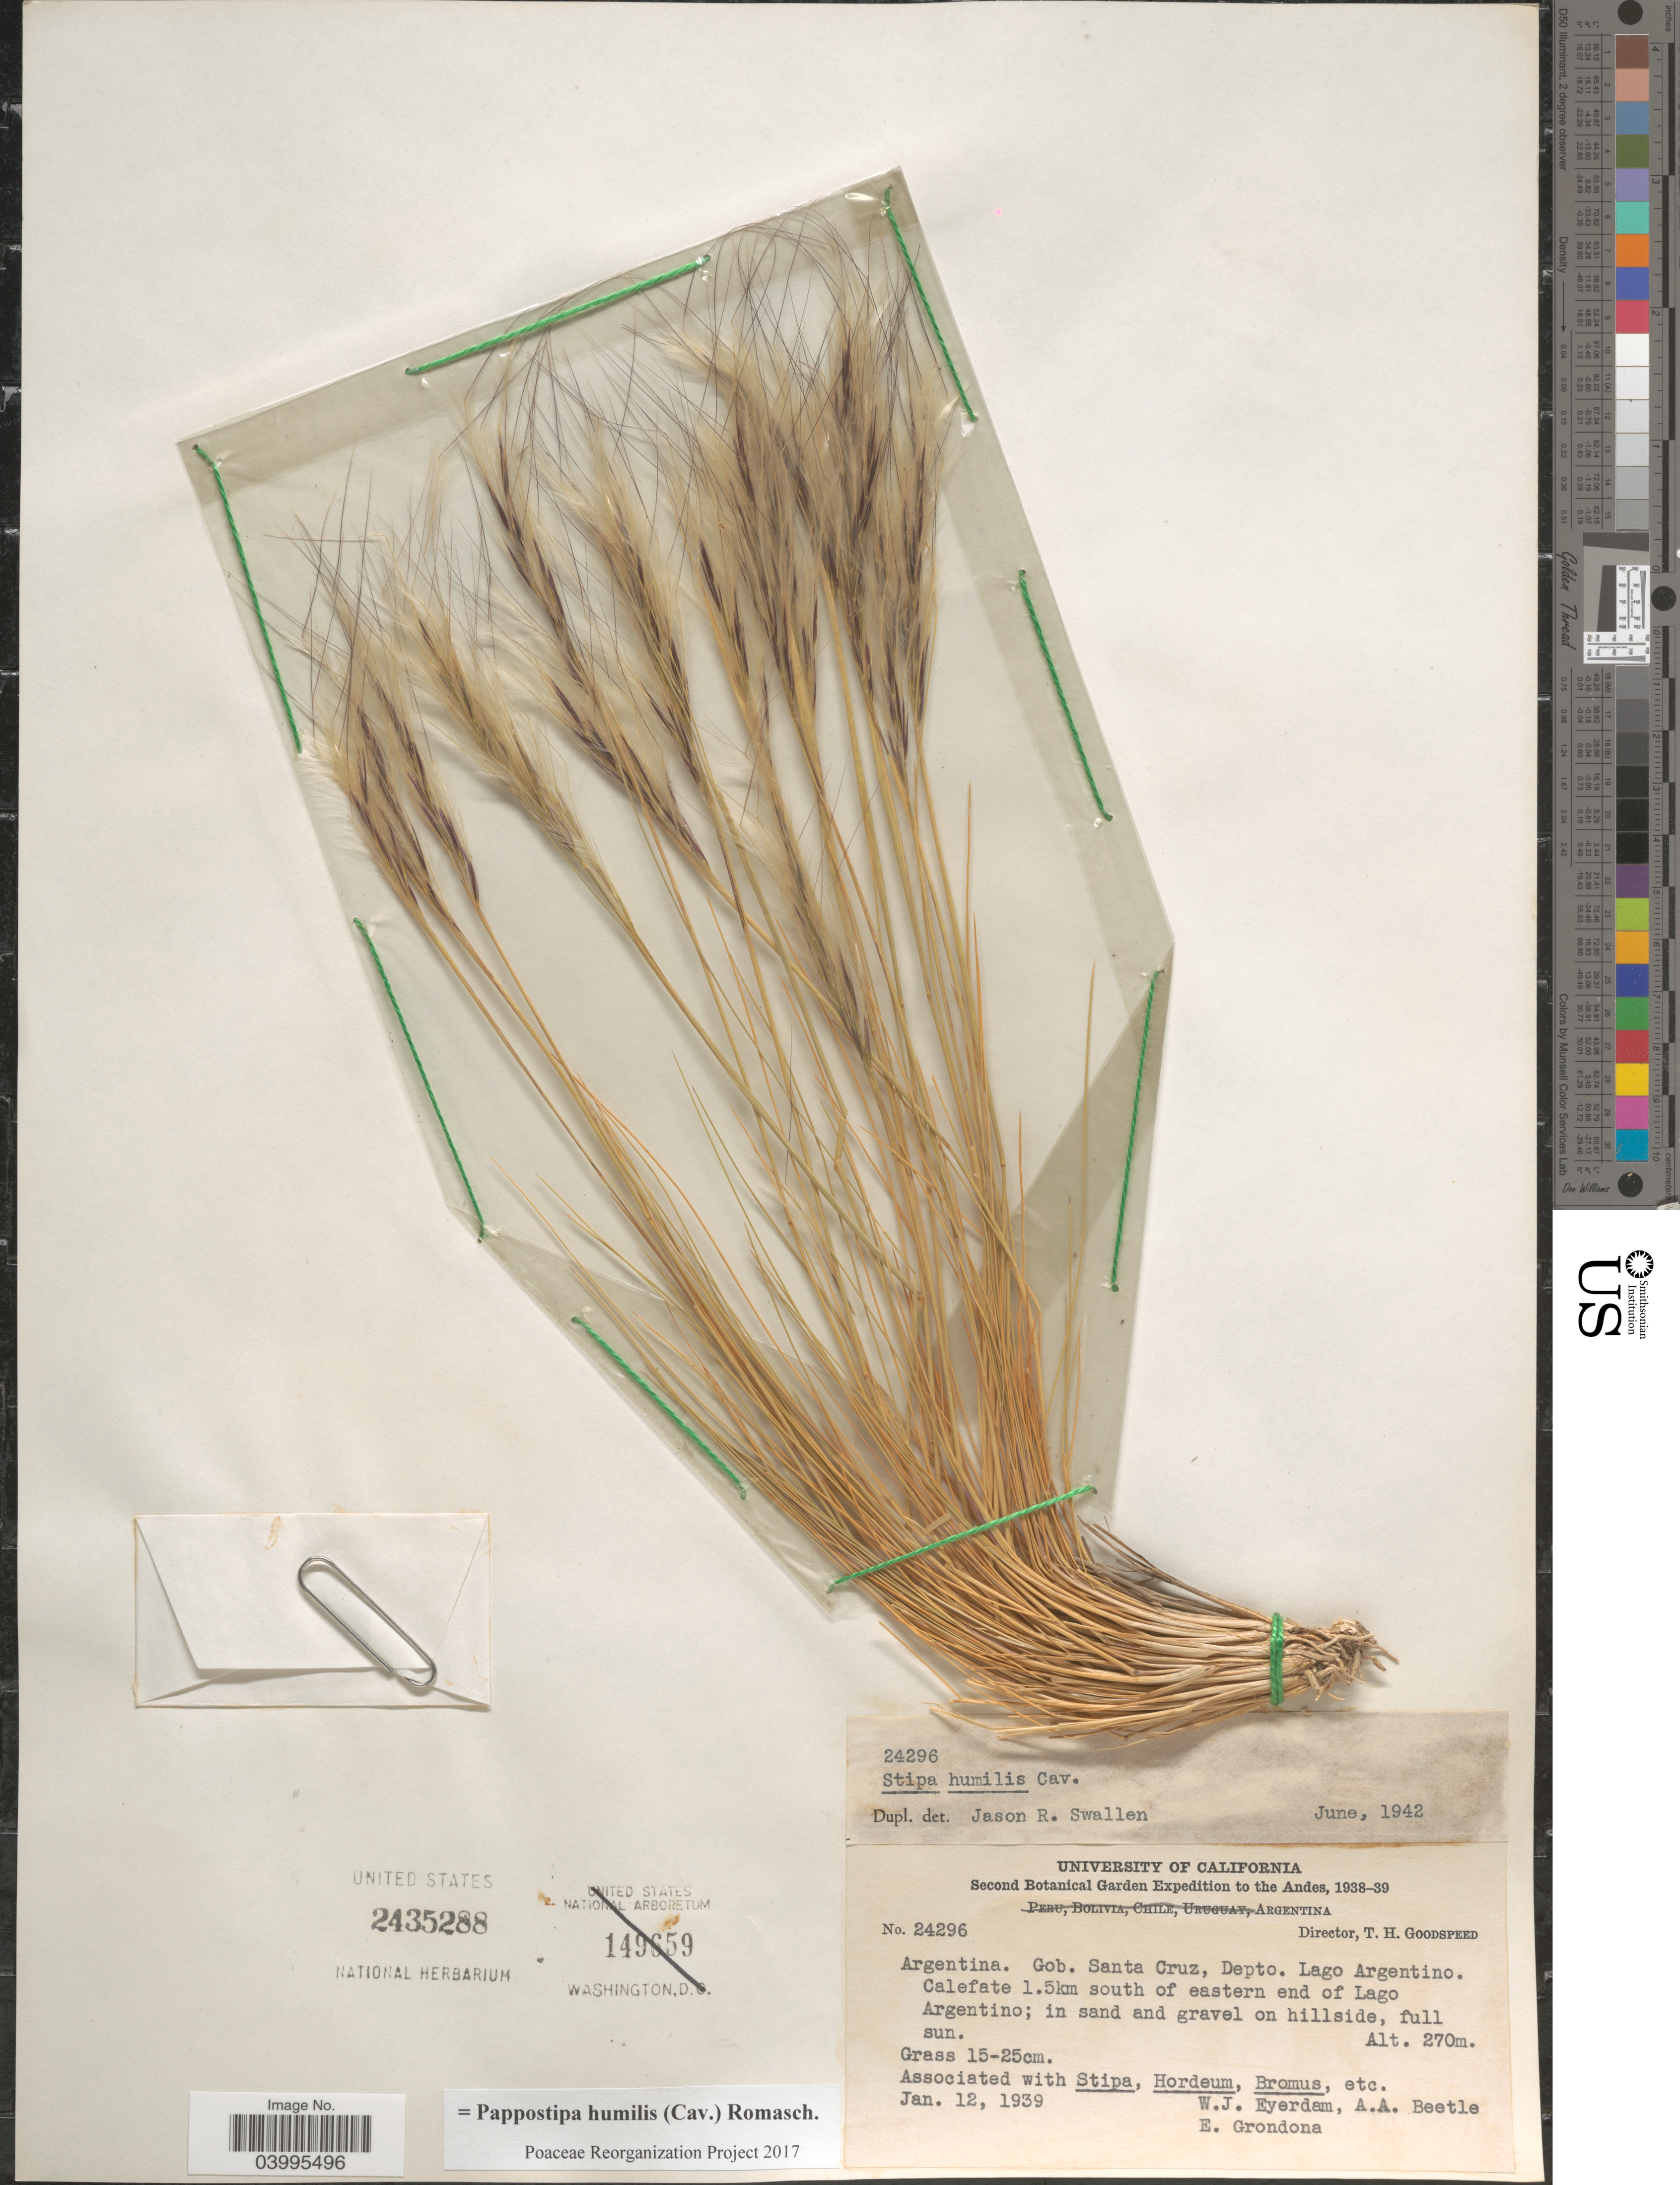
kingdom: Plantae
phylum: Tracheophyta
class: Liliopsida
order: Poales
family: Poaceae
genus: Pappostipa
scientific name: Pappostipa humilis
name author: (Cav.) Romasch.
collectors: W. J. Eyerdam, A. A. Beetle & E. Grondona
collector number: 24296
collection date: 1939-01-12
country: Argentina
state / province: Santa Cruz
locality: Andes. Gob. Santa Cruz, Depto. Lago Argentino. Calefate 1.5km south of eastern end of Lago Argentino.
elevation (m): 270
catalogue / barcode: US 2435288